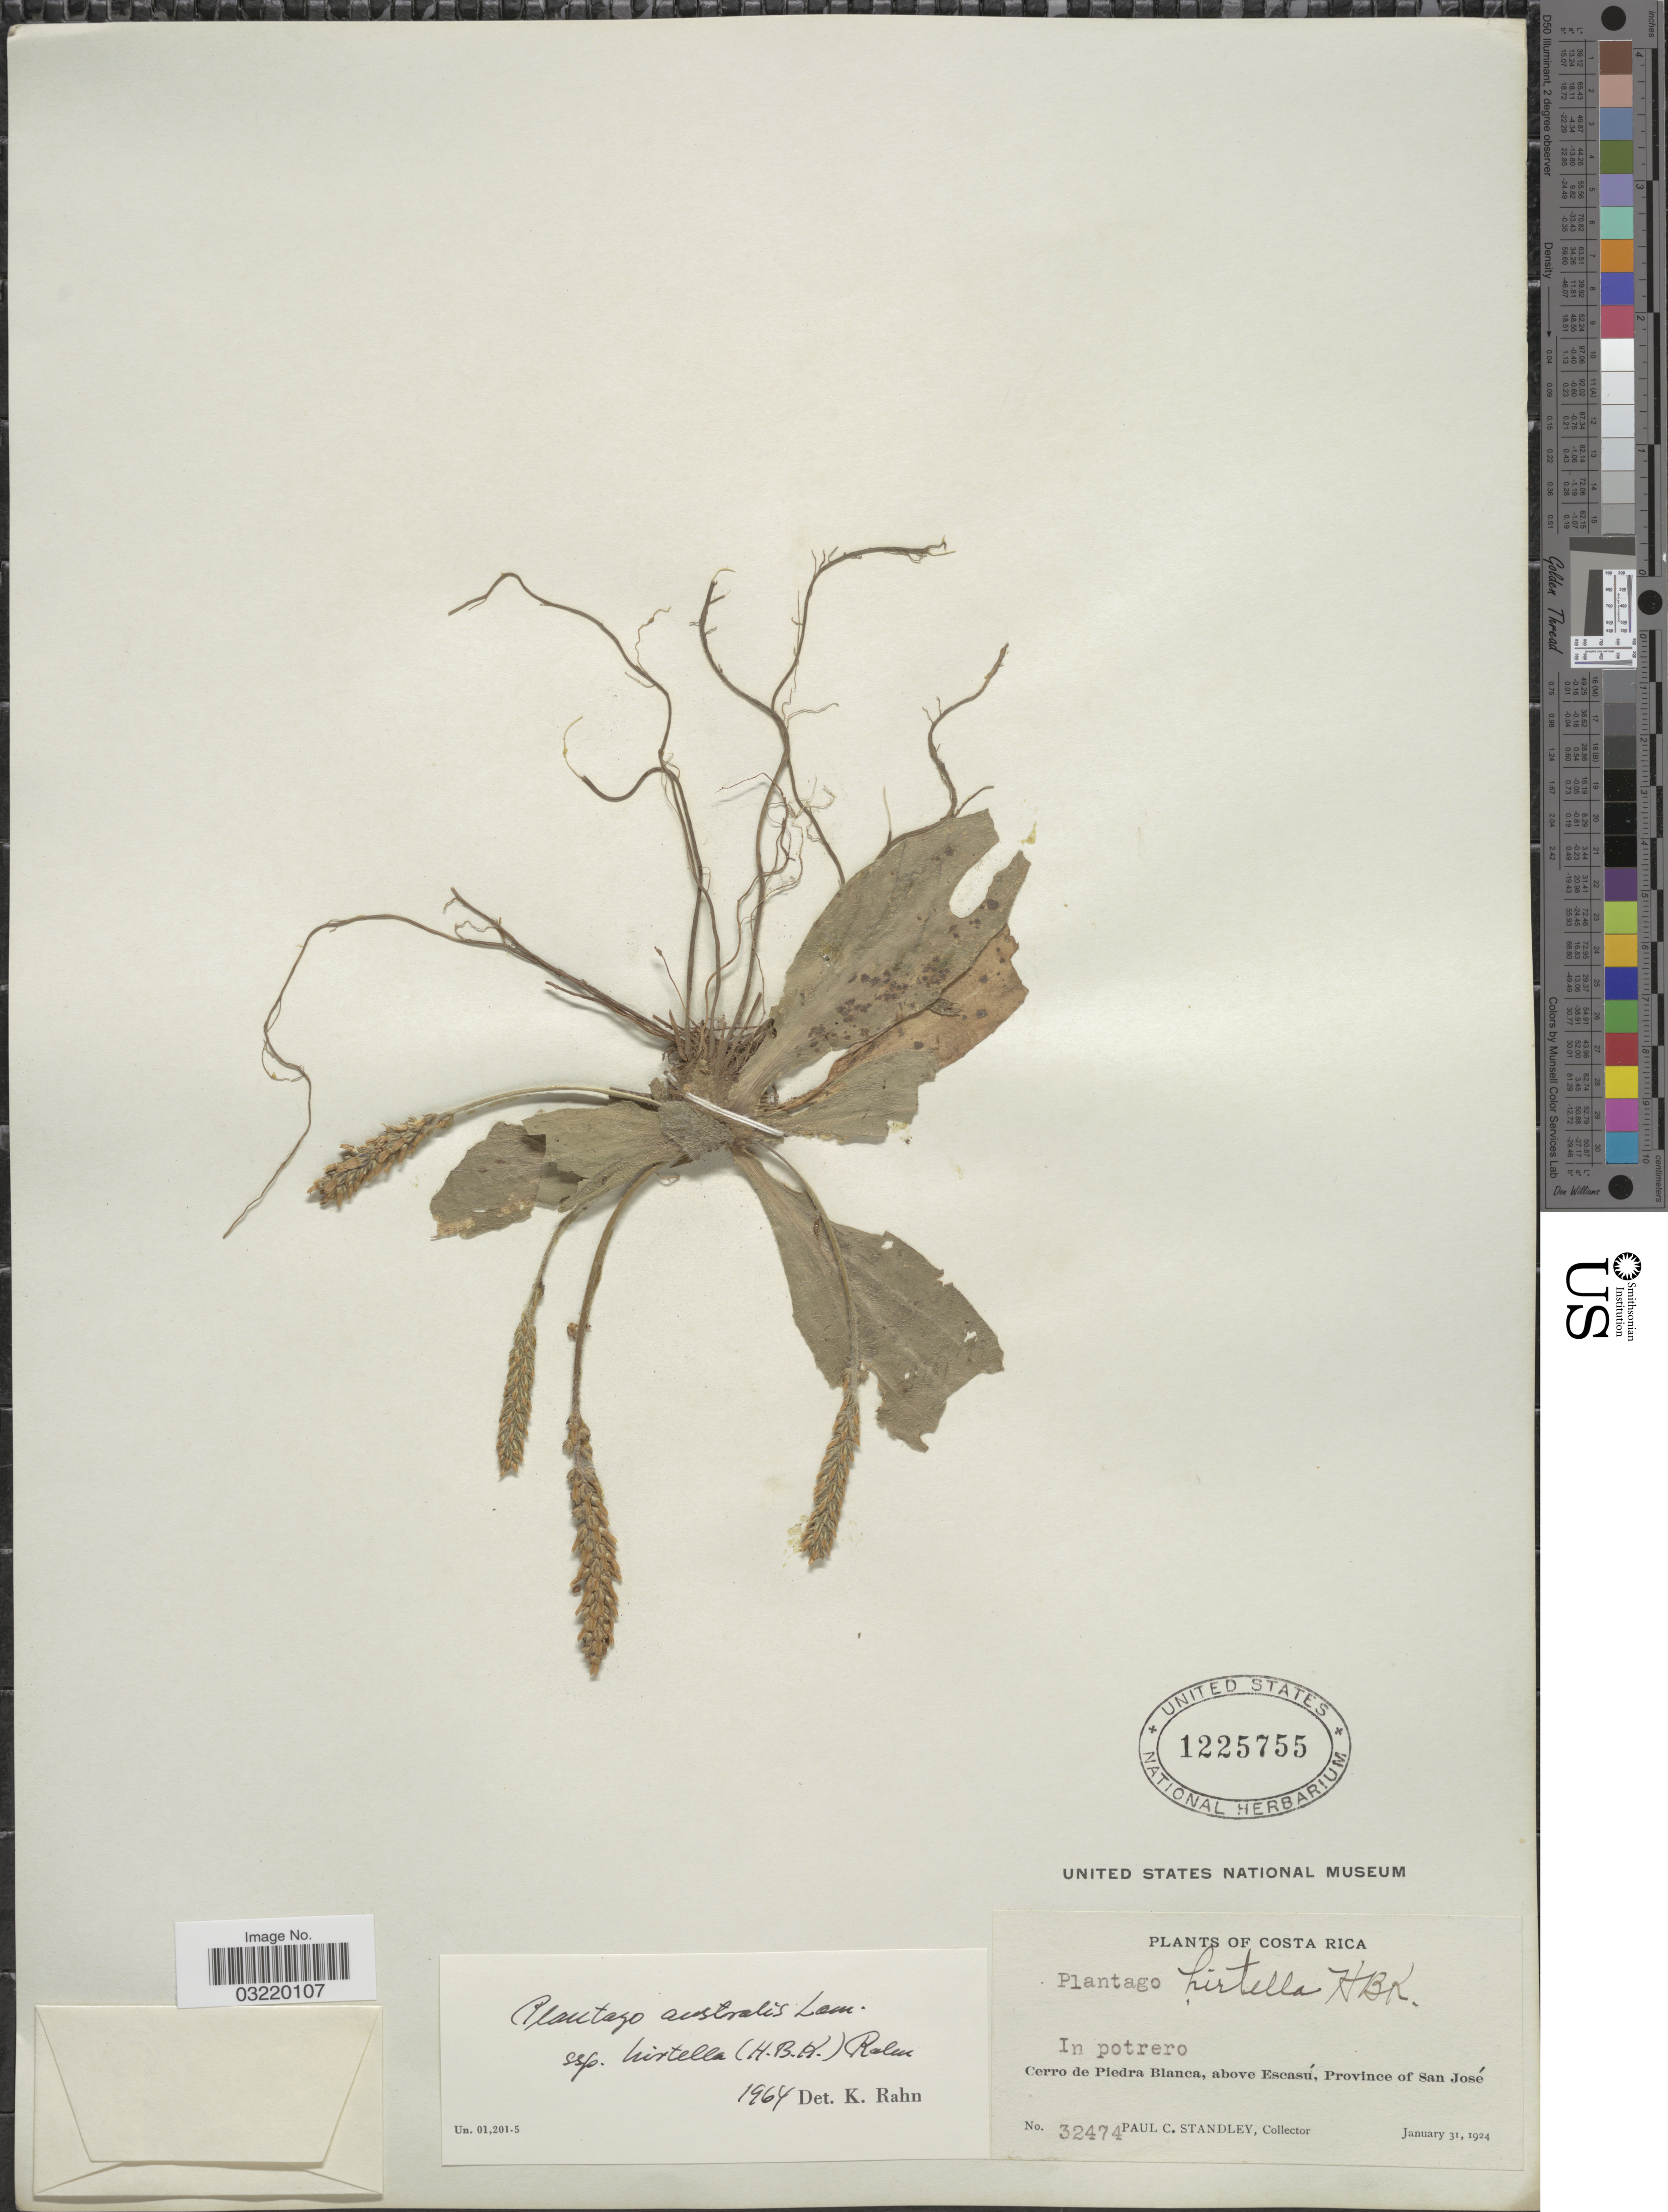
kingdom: Plantae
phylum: Tracheophyta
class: Magnoliopsida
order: Lamiales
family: Plantaginaceae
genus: Plantago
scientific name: Plantago australis subsp. hirtella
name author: (Kunth) Rahn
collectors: P. C. Standley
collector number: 32474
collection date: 1924-01-31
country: Costa Rica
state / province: San José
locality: In potrero. Cerro de Piedra Blanca, above Escasú.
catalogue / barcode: US 1225755